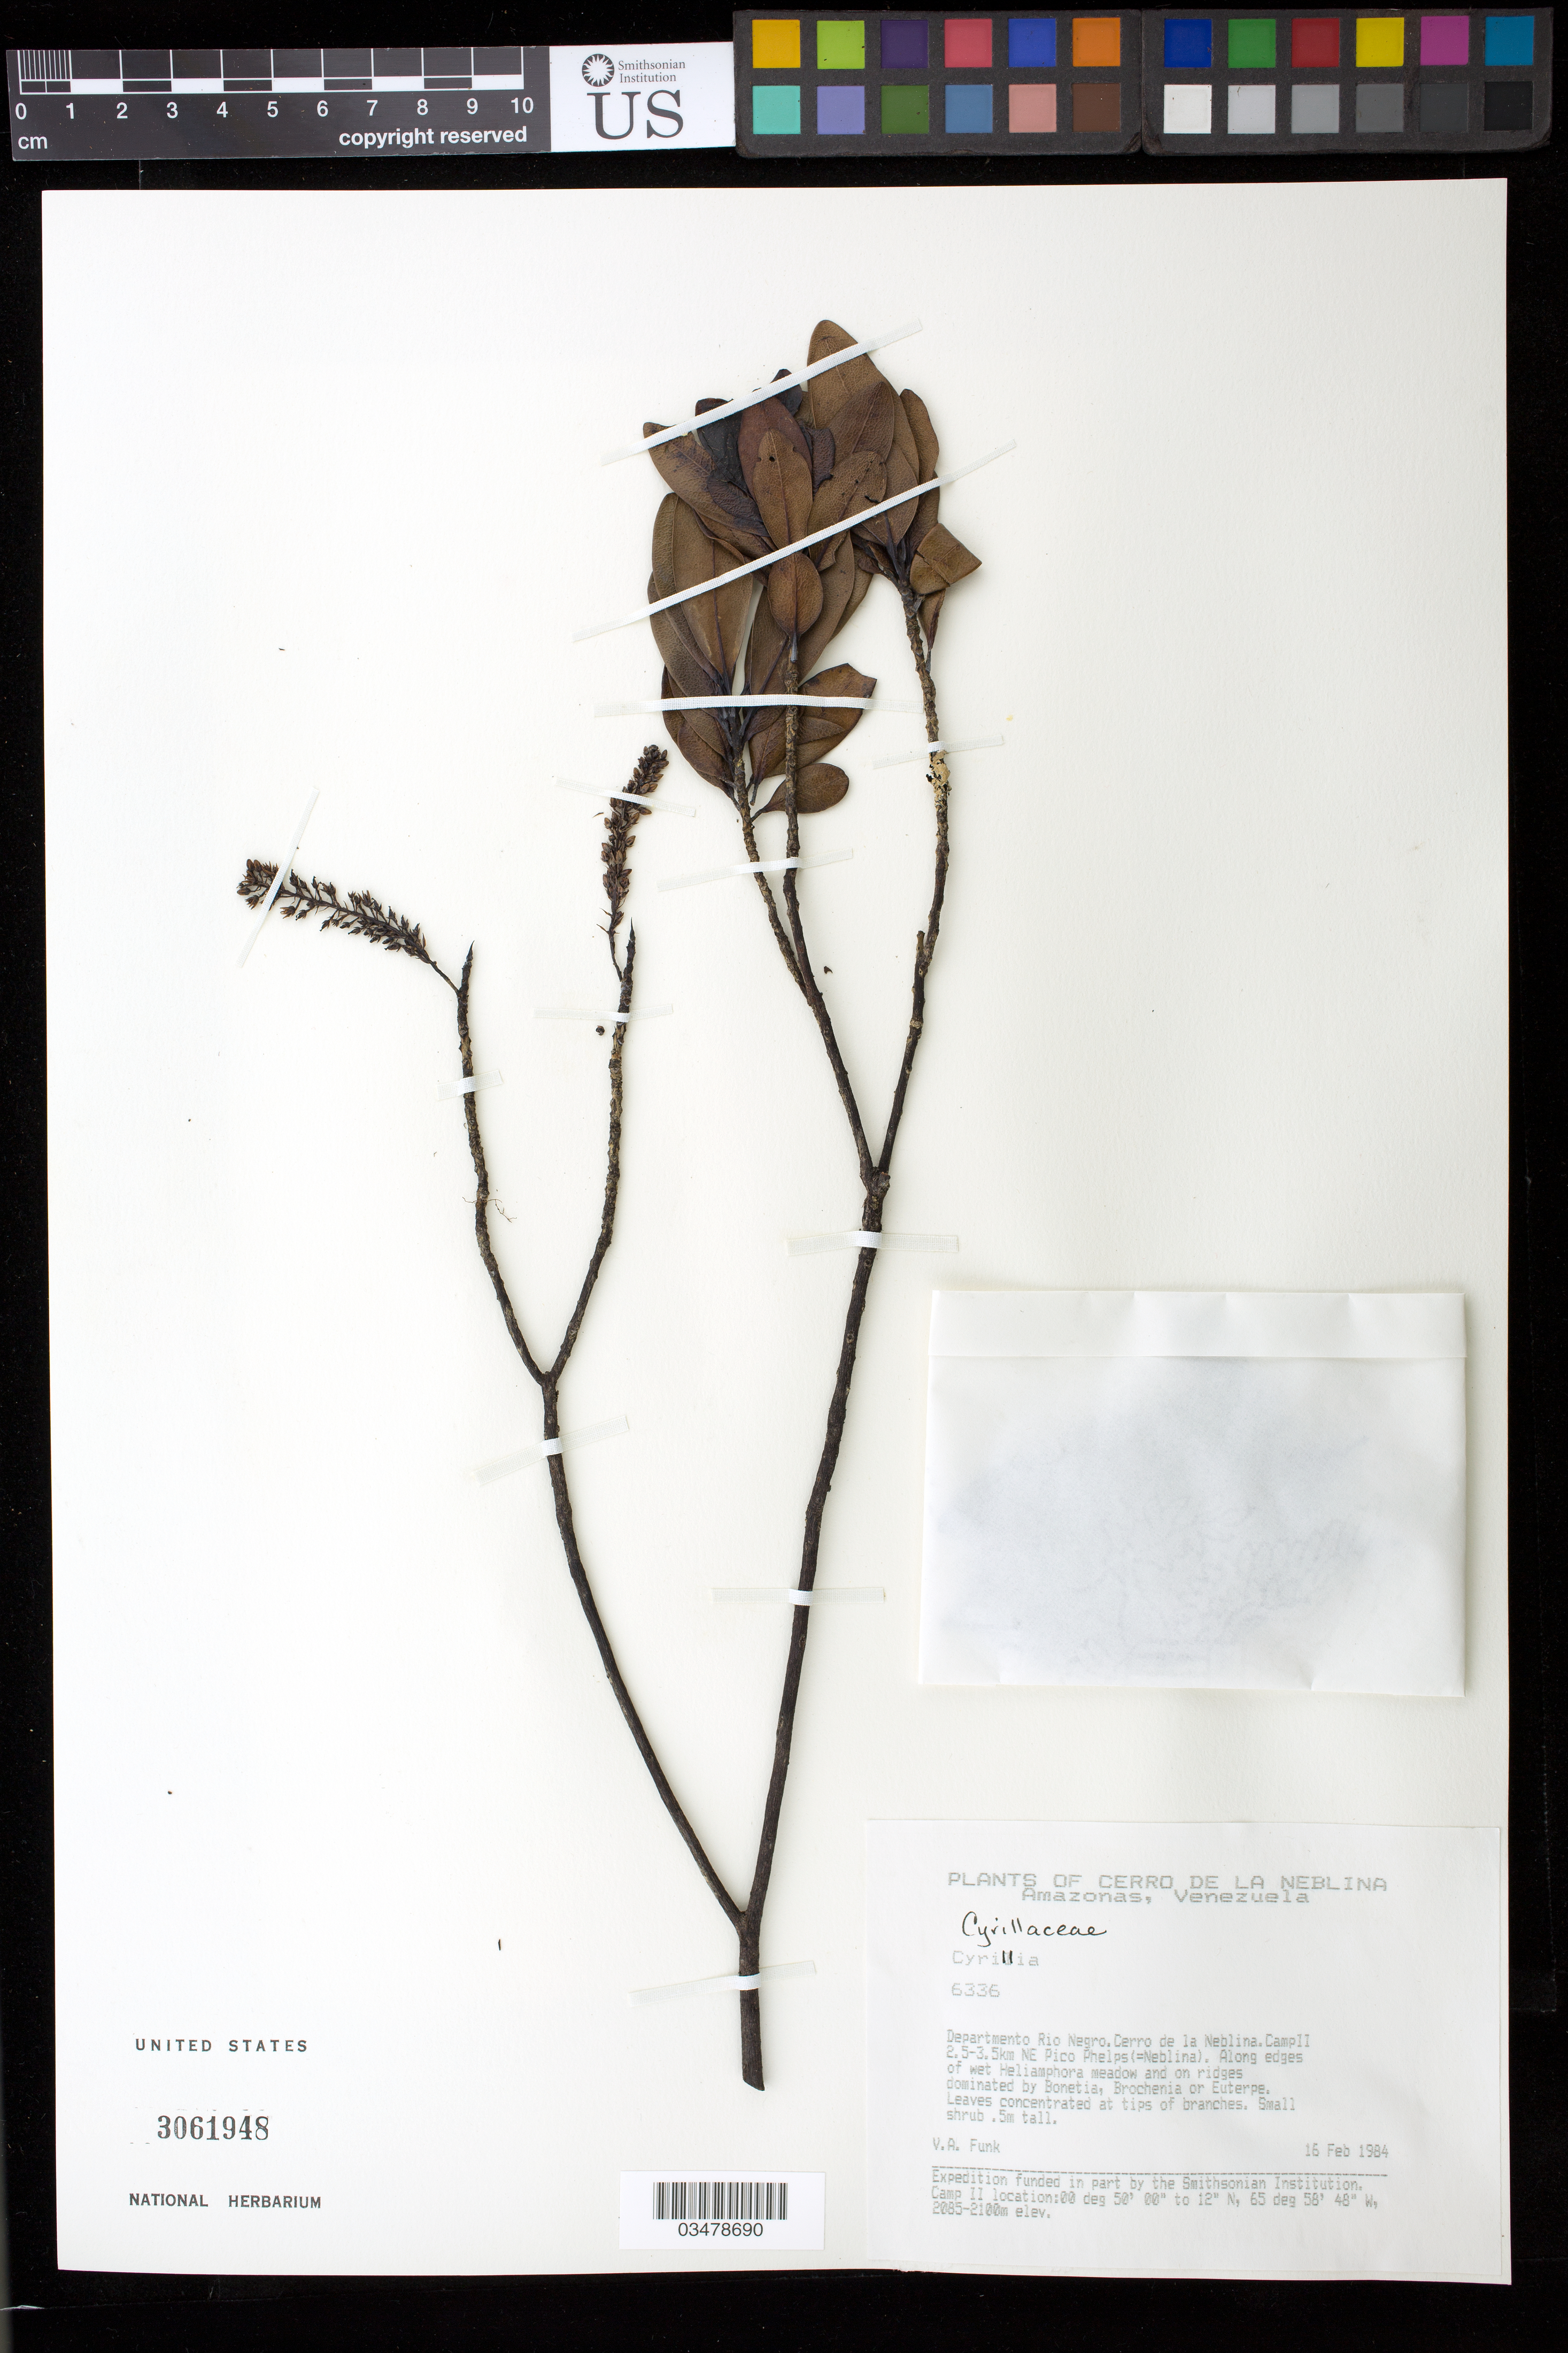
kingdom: Plantae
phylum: Tracheophyta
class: Magnoliopsida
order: Ericales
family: Cyrillaceae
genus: Cyrilla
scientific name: Cyrilla racemiflora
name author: L.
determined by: Strong, Mark T., (BOT), Smithsonian Institution - National Museum of Natural History (UNITED STATES)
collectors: V. Funk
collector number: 6336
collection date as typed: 16-Feb-84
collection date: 1984-02-16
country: Venezuela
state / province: Amazonas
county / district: Río Negro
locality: Cerro de la Neblina, Camp II 2.5-3.5 km NE Pico Phelps (=Neblina)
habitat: Wet meadow with Heliamphora, and on ridges dominated by Bonnetia, Brocchinia, or Euterpe.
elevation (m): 2085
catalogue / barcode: US 3061948